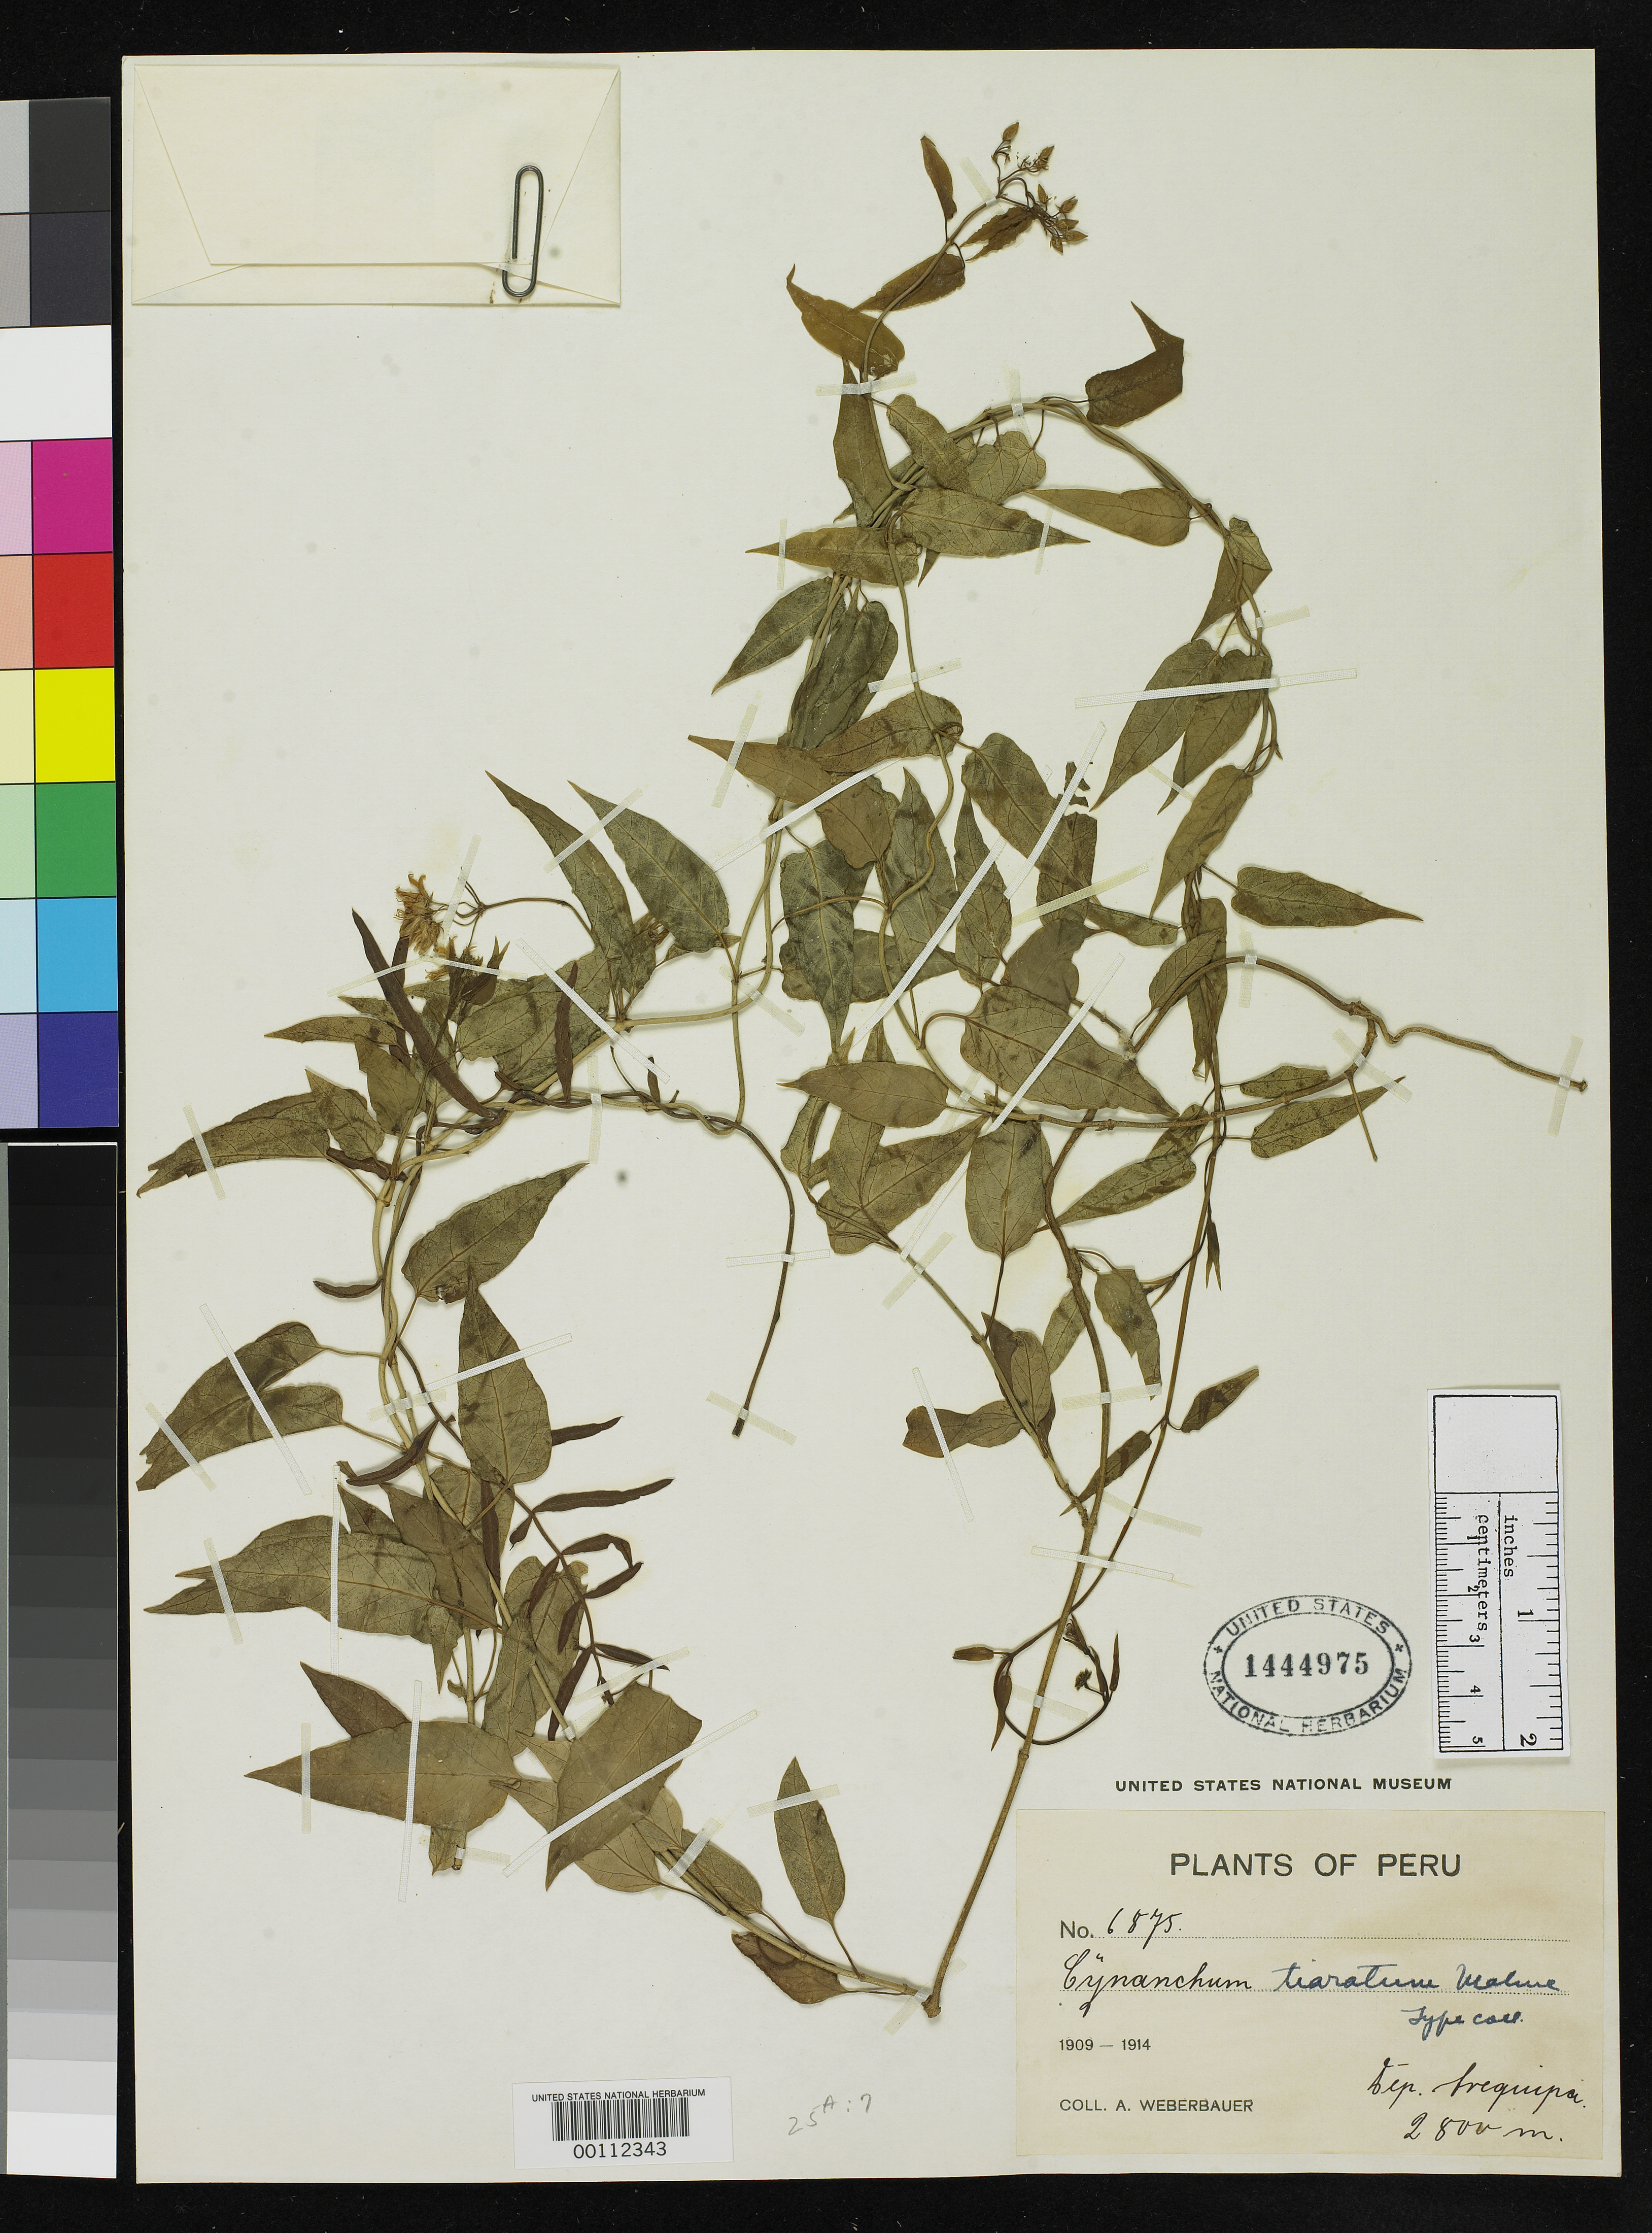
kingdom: Plantae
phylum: Tracheophyta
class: Magnoliopsida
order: Gentianales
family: Apocynaceae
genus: Cynanchum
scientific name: Cynanchum tiaratum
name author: Malme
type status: Isotype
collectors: A. Weberbauer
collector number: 6875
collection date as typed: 1901 to -- --- 1914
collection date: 1901/1914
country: Peru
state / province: Arequipa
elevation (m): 2800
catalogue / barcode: US 1444975